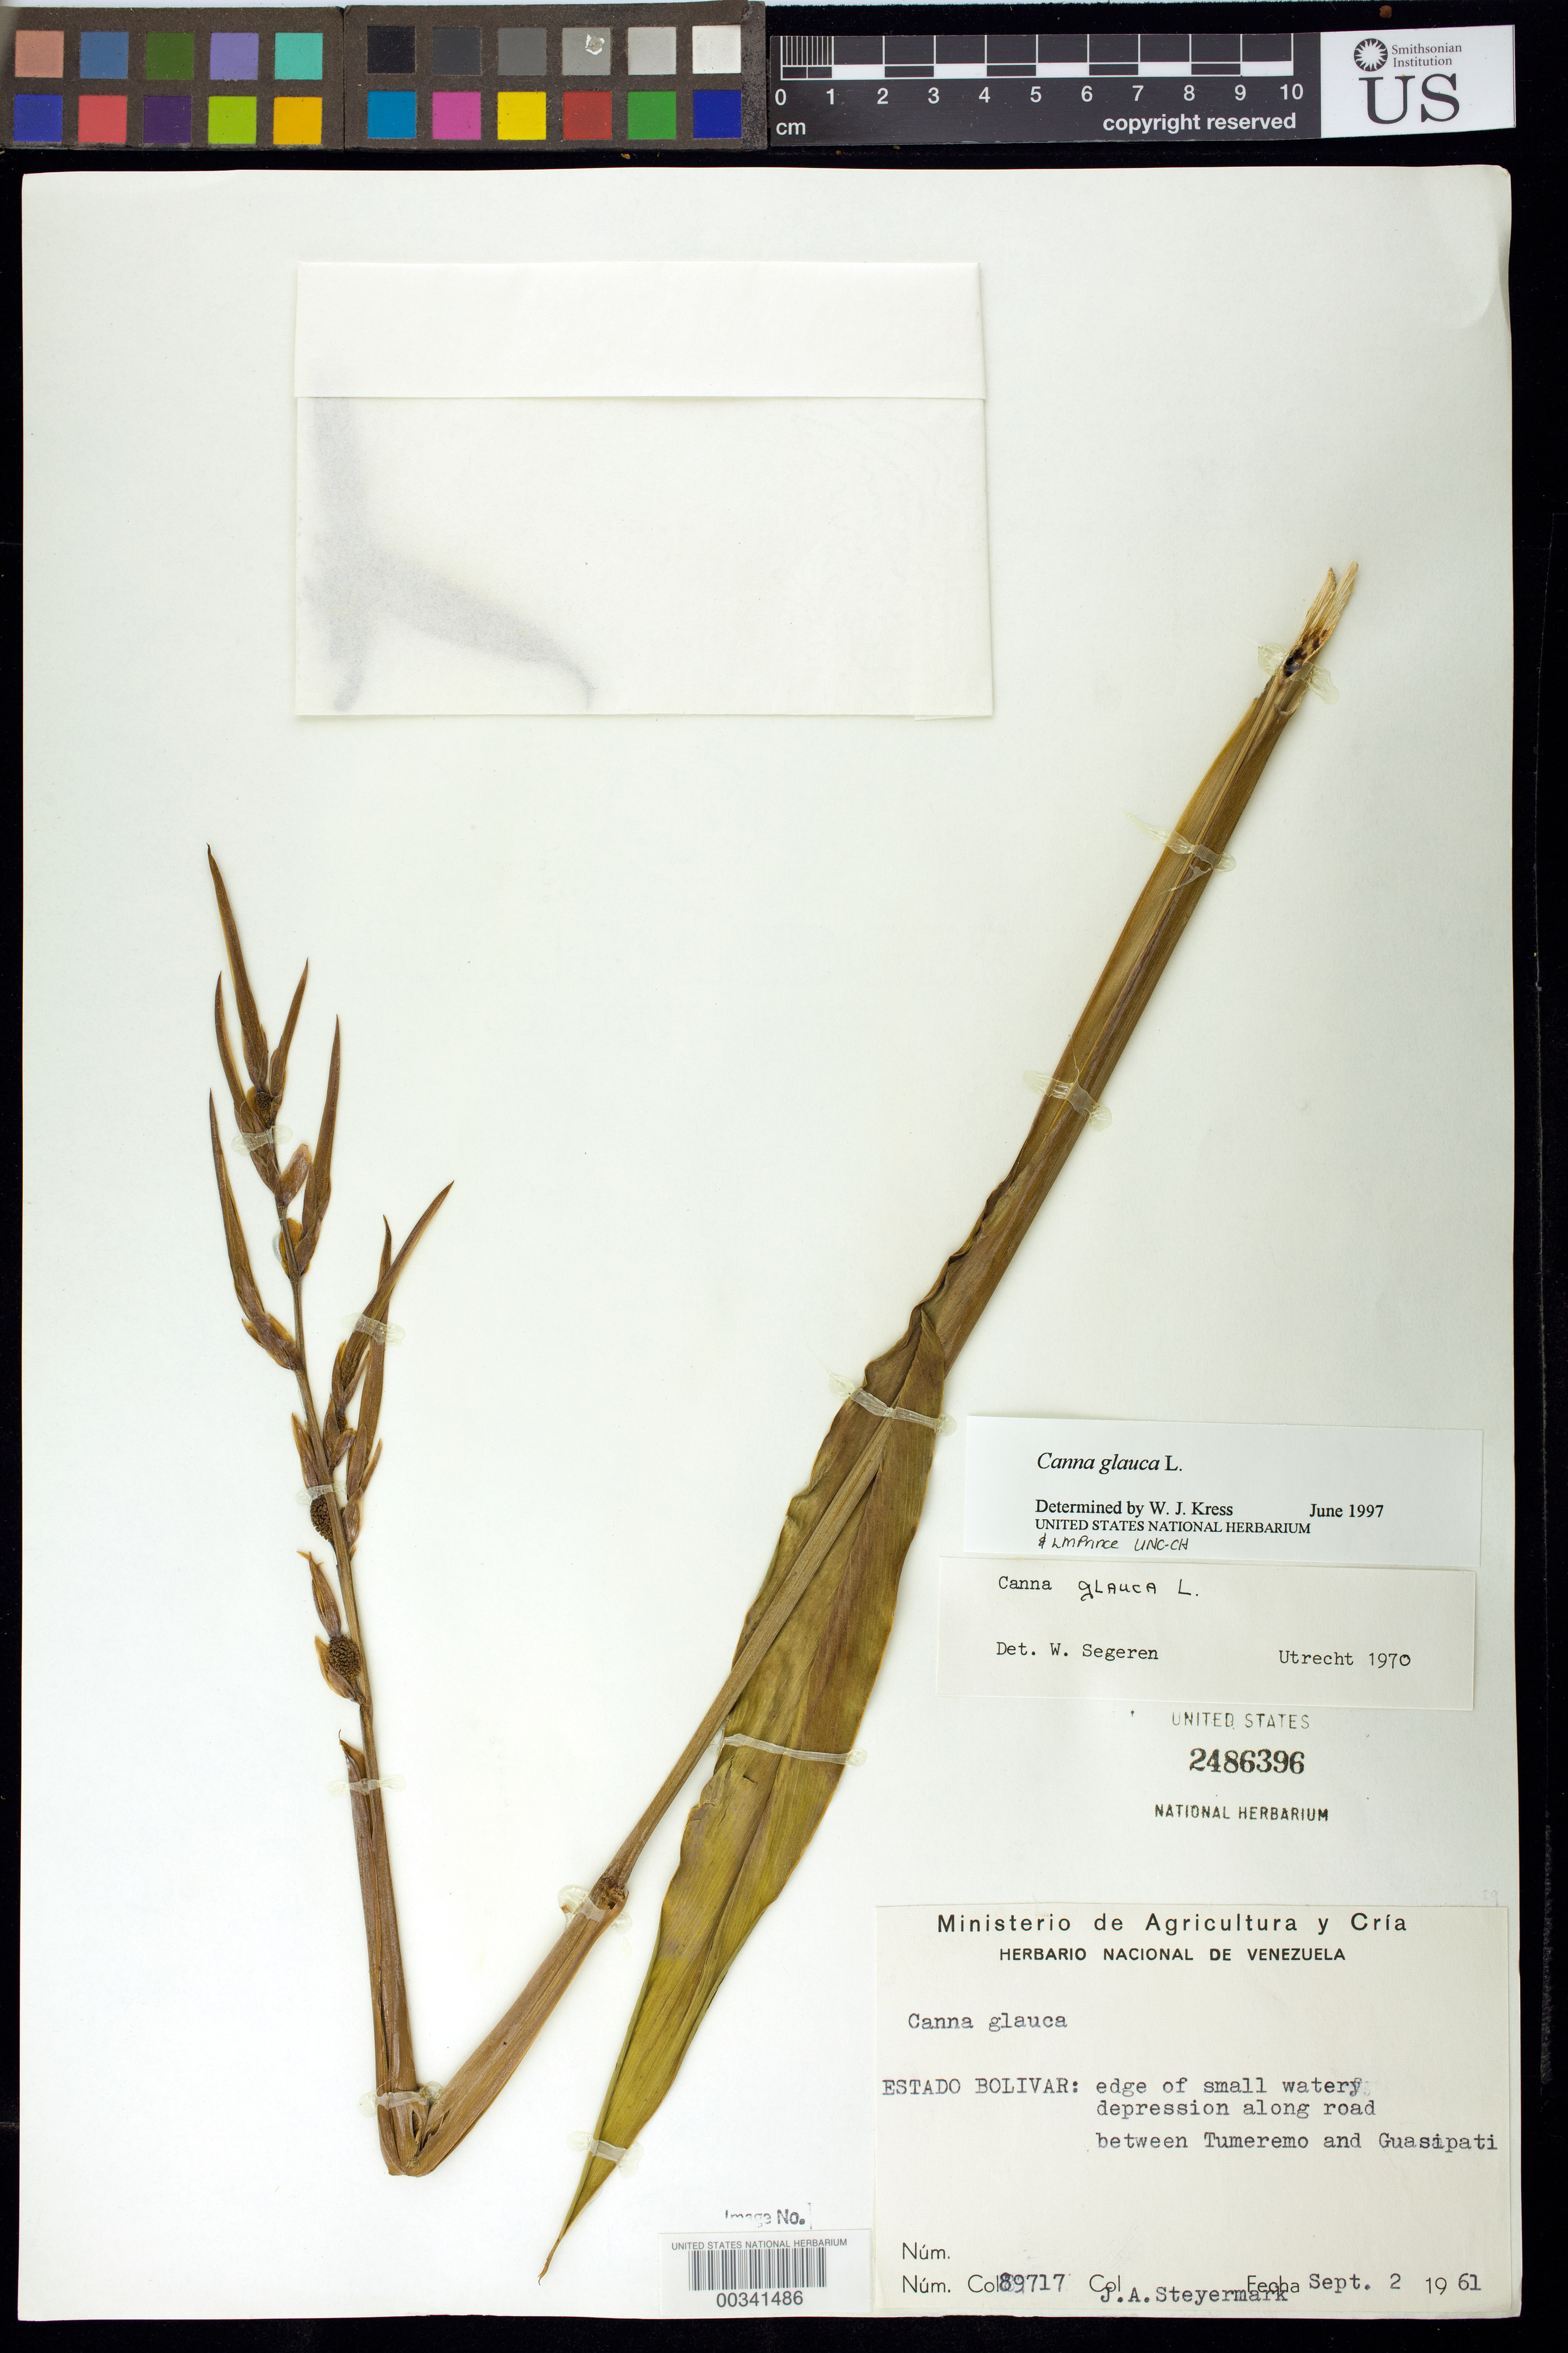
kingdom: Plantae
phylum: Tracheophyta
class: Liliopsida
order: Zingiberales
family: Cannaceae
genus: Canna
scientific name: Canna glauca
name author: L.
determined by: Kress, W. J., (US), Smithsonian Institution - National Museum of Natural History (UNITED STATES)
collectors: J. Steyermark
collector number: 89717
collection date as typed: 02 Sep 1961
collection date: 1961-09-02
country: Venezuela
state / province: Bolivar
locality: Between tumeremo and guasipati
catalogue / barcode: US 2486396